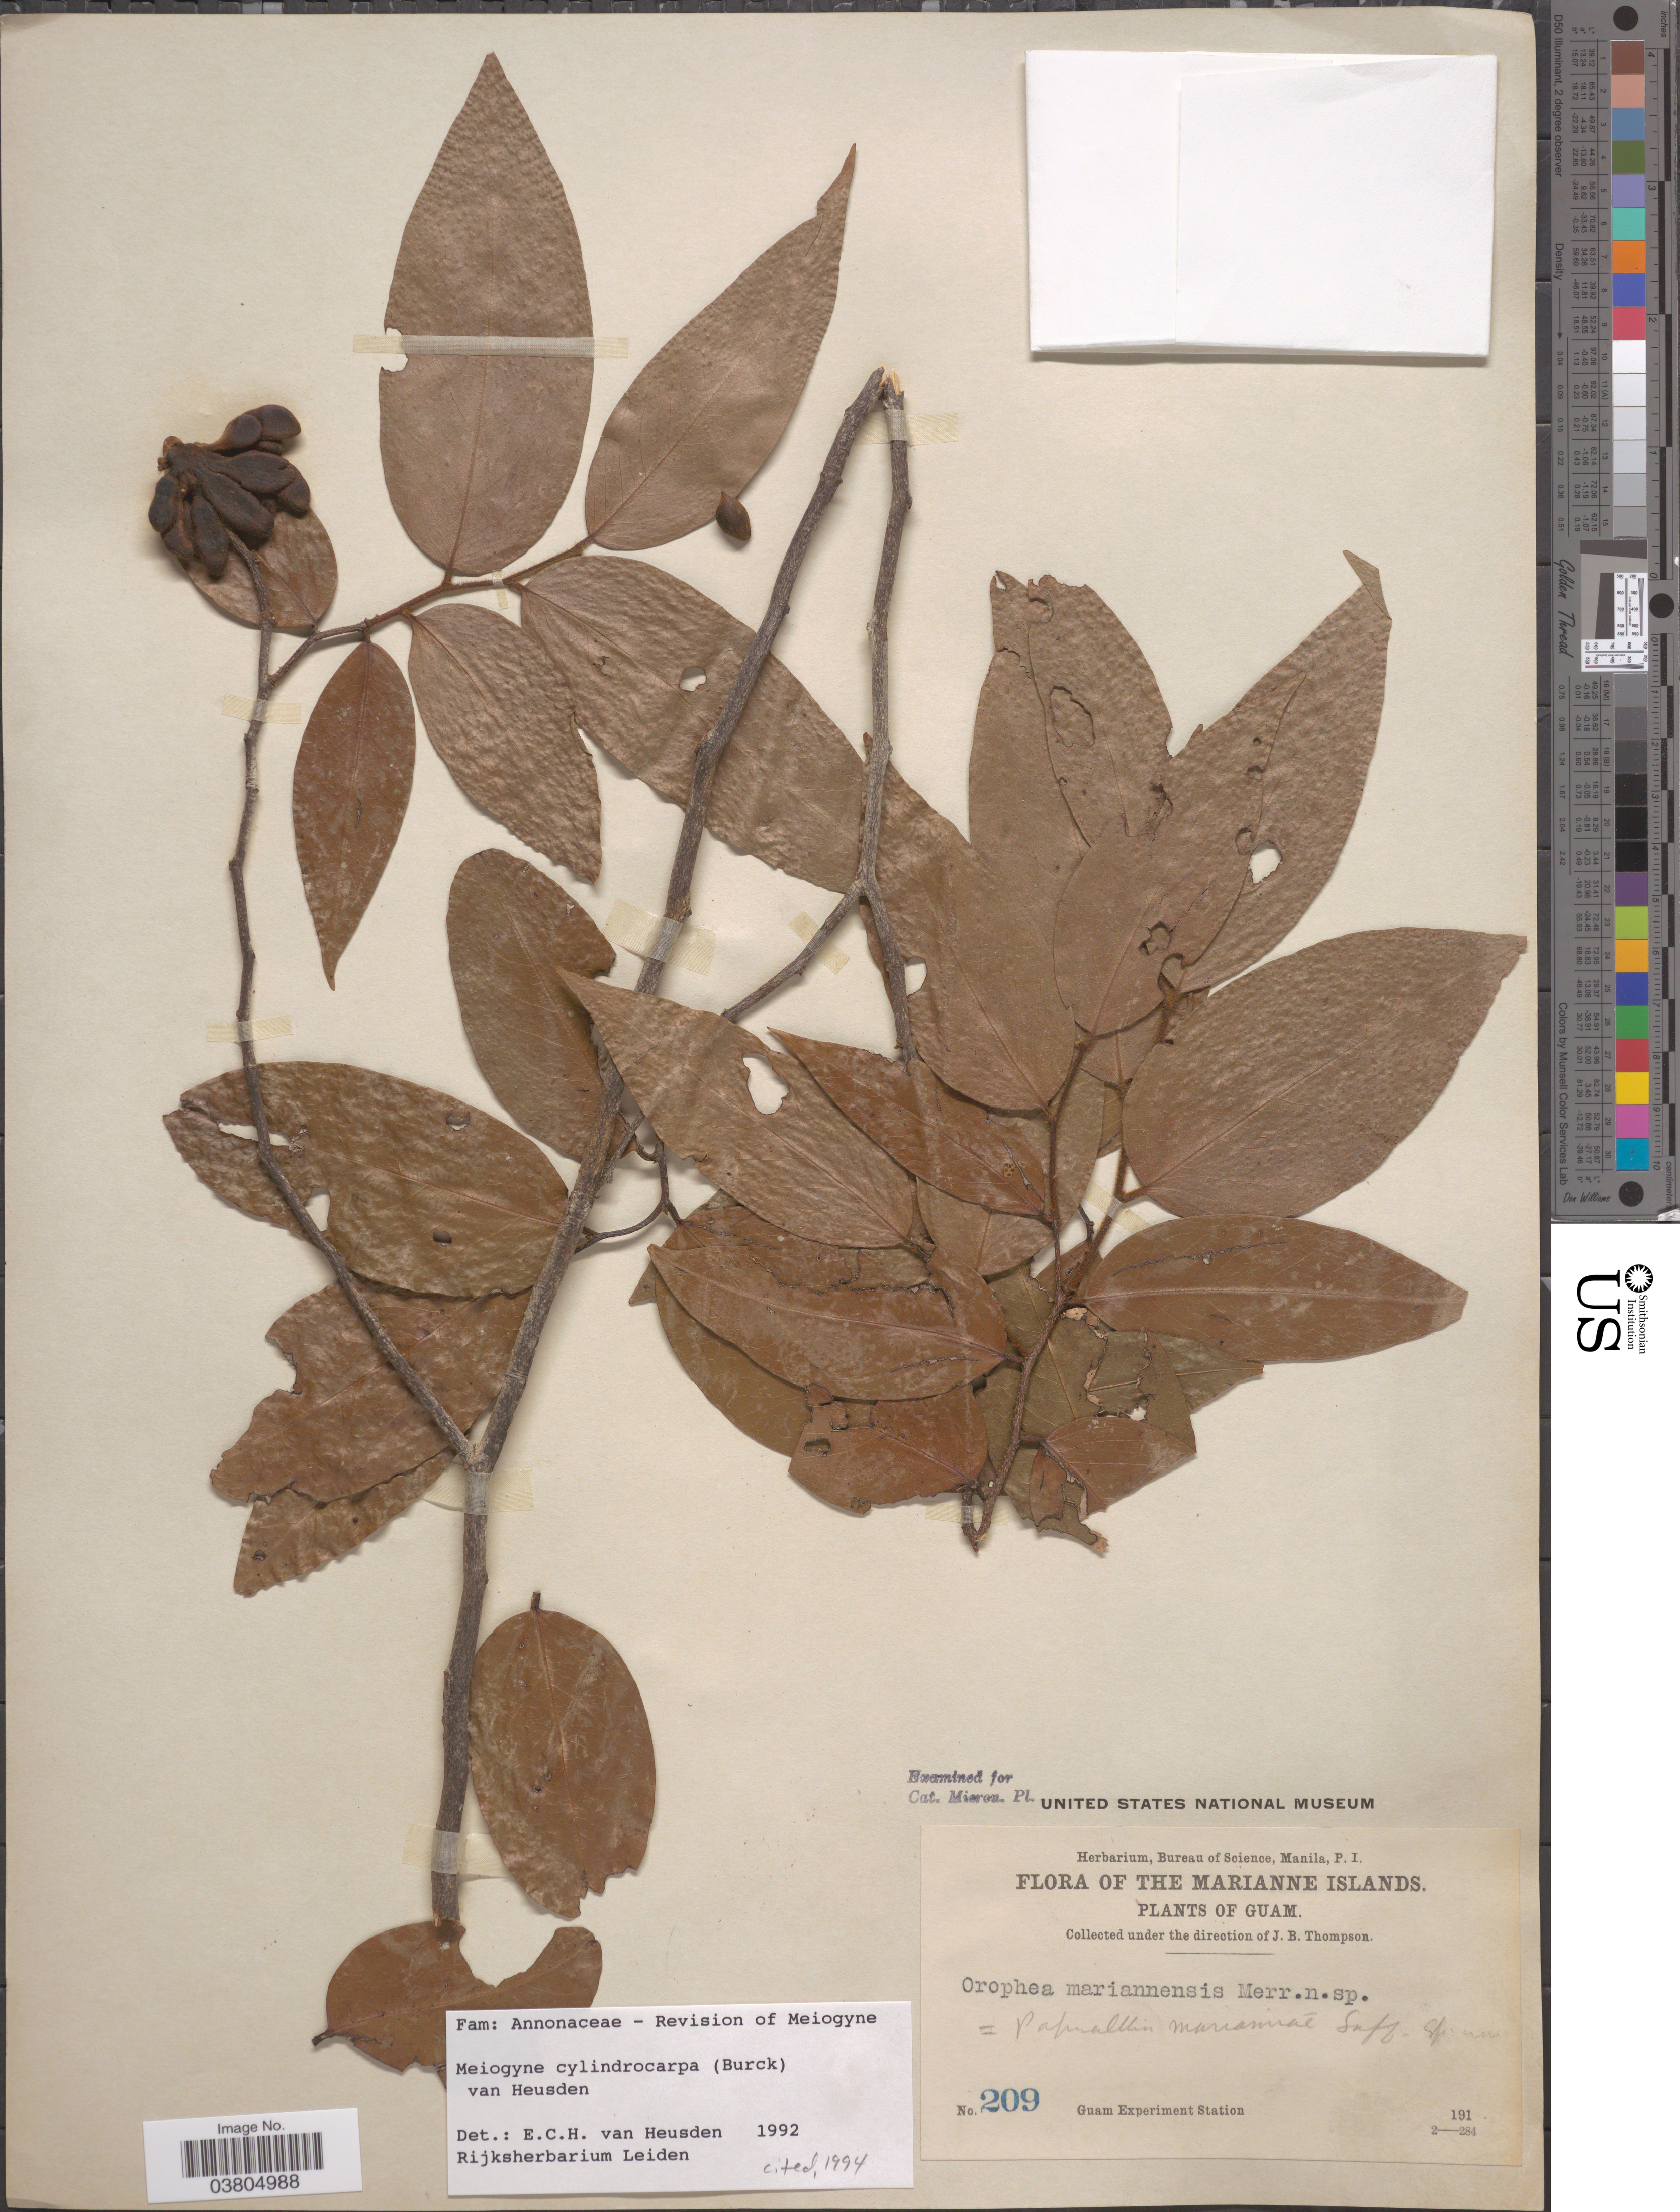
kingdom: Plantae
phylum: Tracheophyta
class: Magnoliopsida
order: Magnoliales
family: Annonaceae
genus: Meiogyne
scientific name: Meiogyne cylindrocarpa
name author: (Burck) Van Huesden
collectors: J. B. Thompson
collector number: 209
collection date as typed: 191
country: Guam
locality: Marianne Islands.